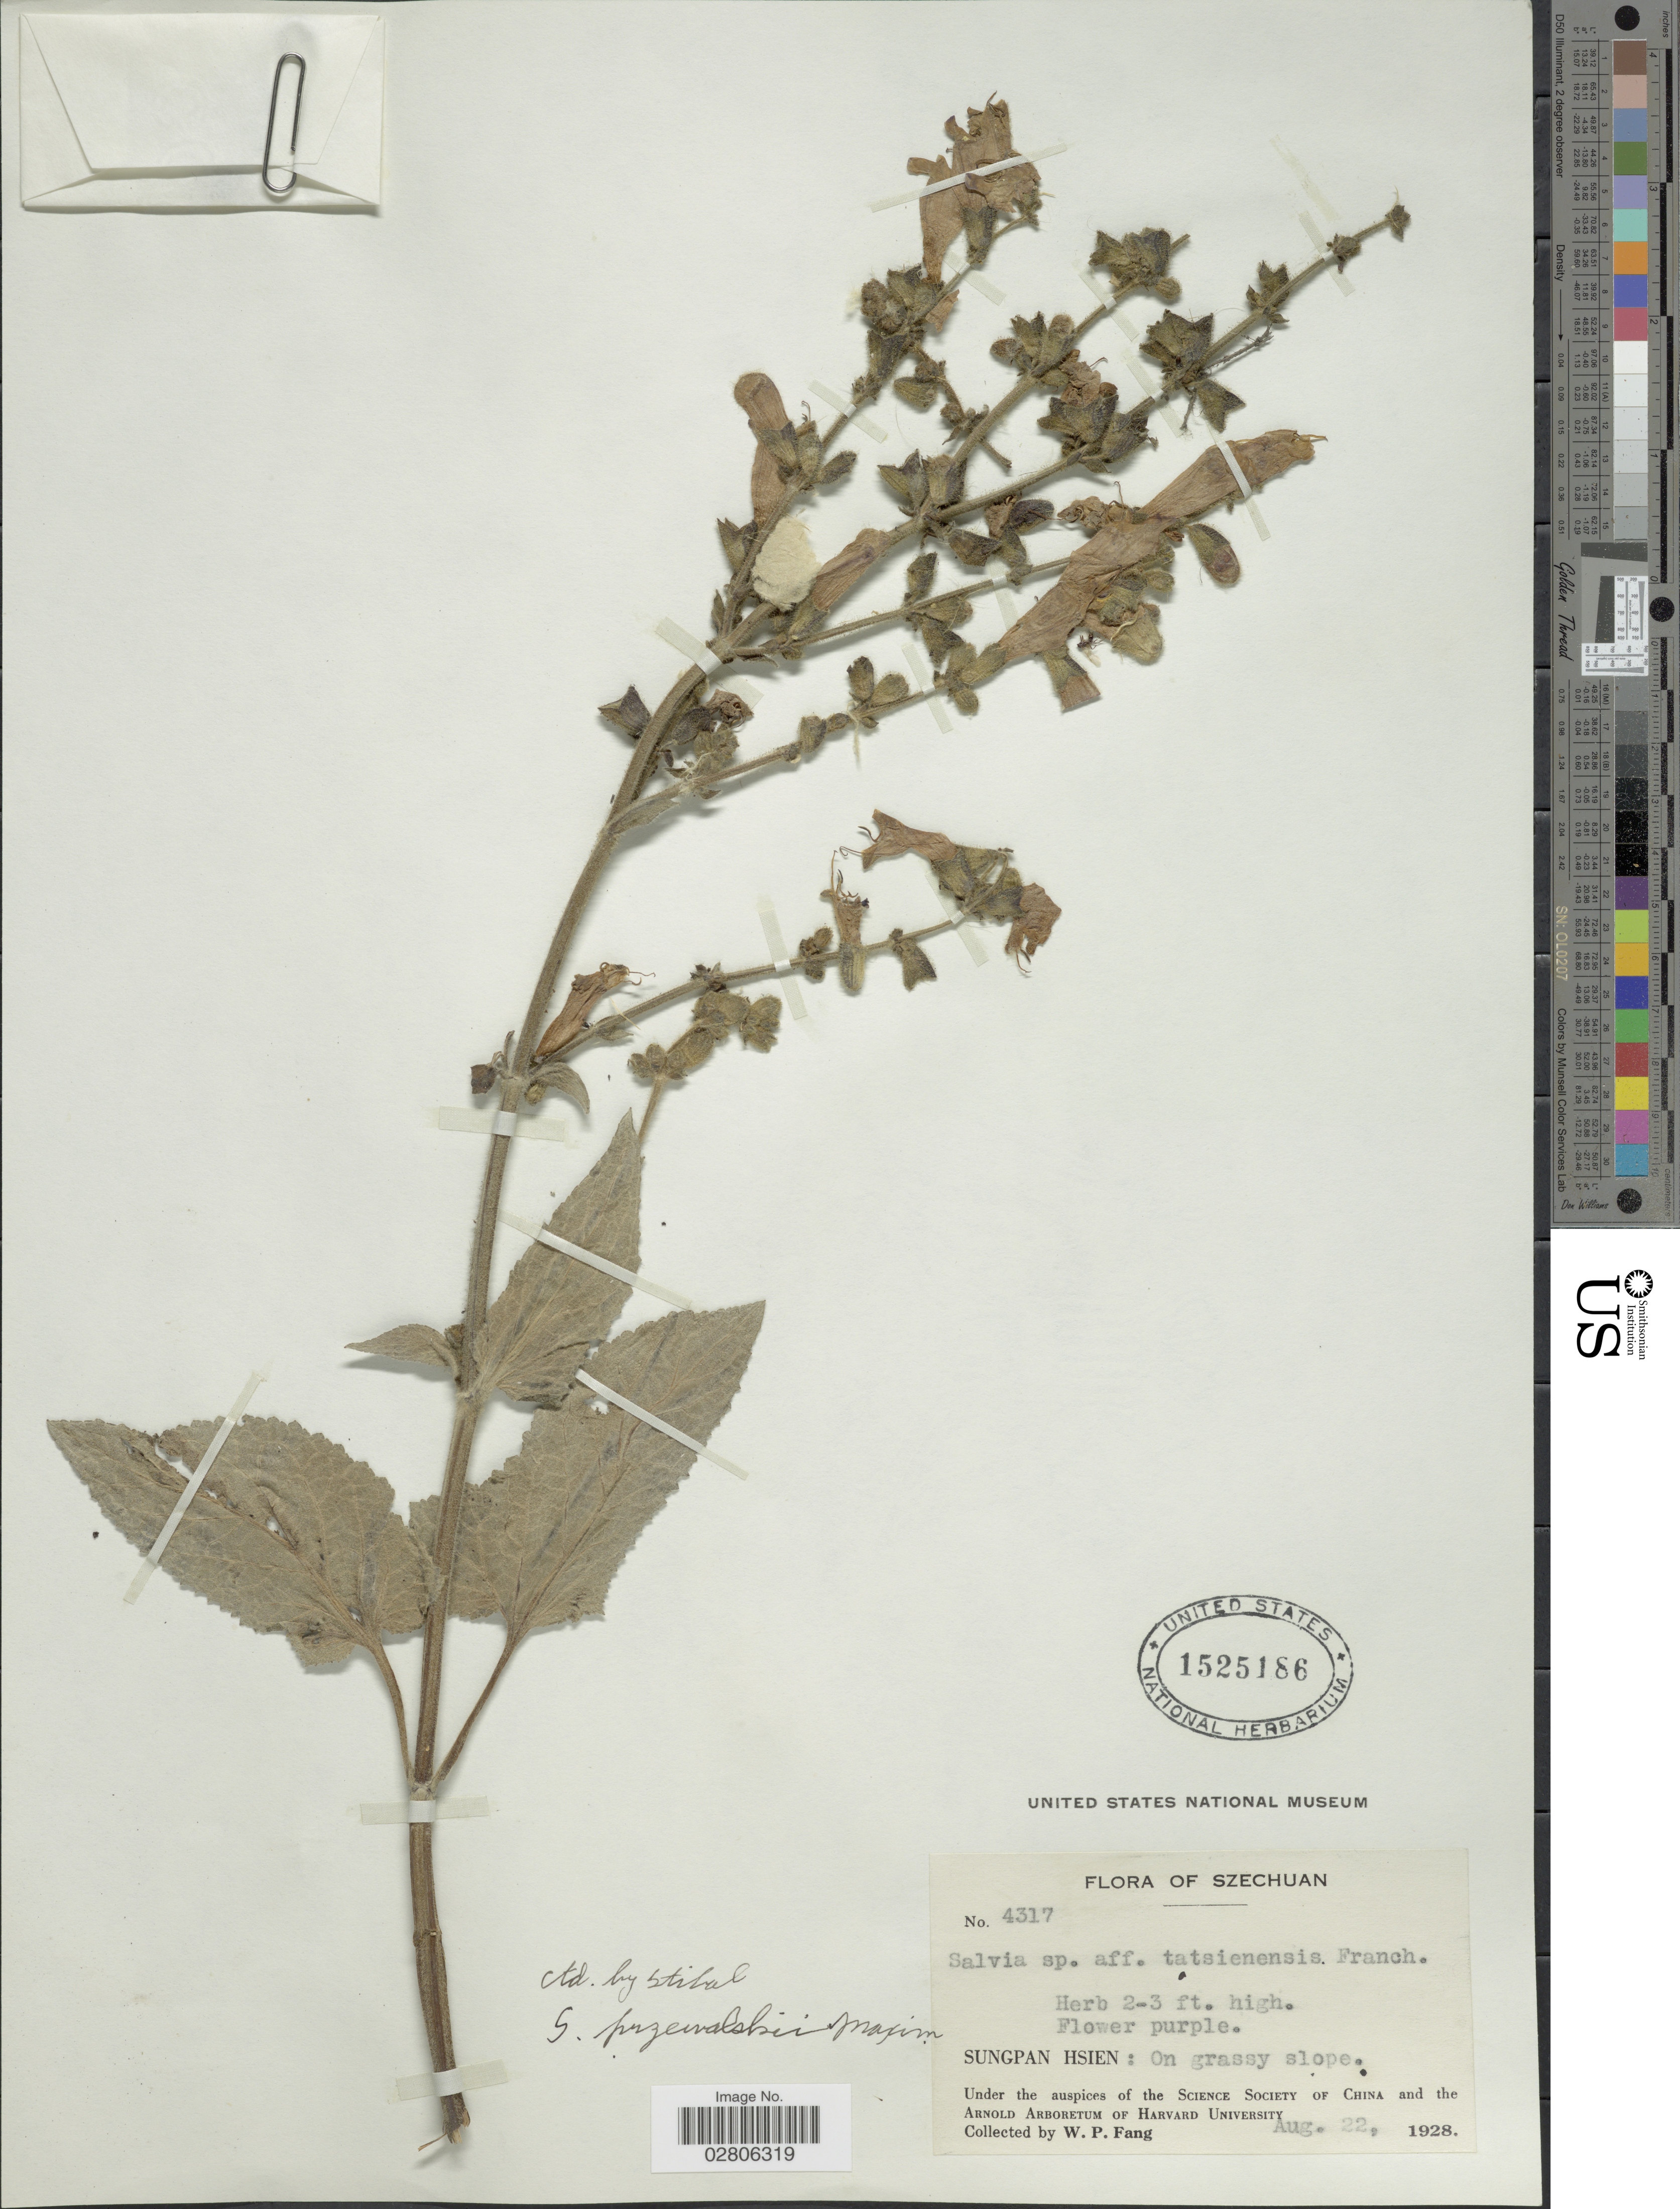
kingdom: Plantae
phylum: Tracheophyta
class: Magnoliopsida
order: Lamiales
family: Lamiaceae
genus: Salvia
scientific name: Salvia przewalskii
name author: Maxim.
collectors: W. P. Fang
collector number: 4317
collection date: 1928-08-22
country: China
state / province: Sichuan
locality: Szechuan, Sungpan Hsien.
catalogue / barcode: US 1525186